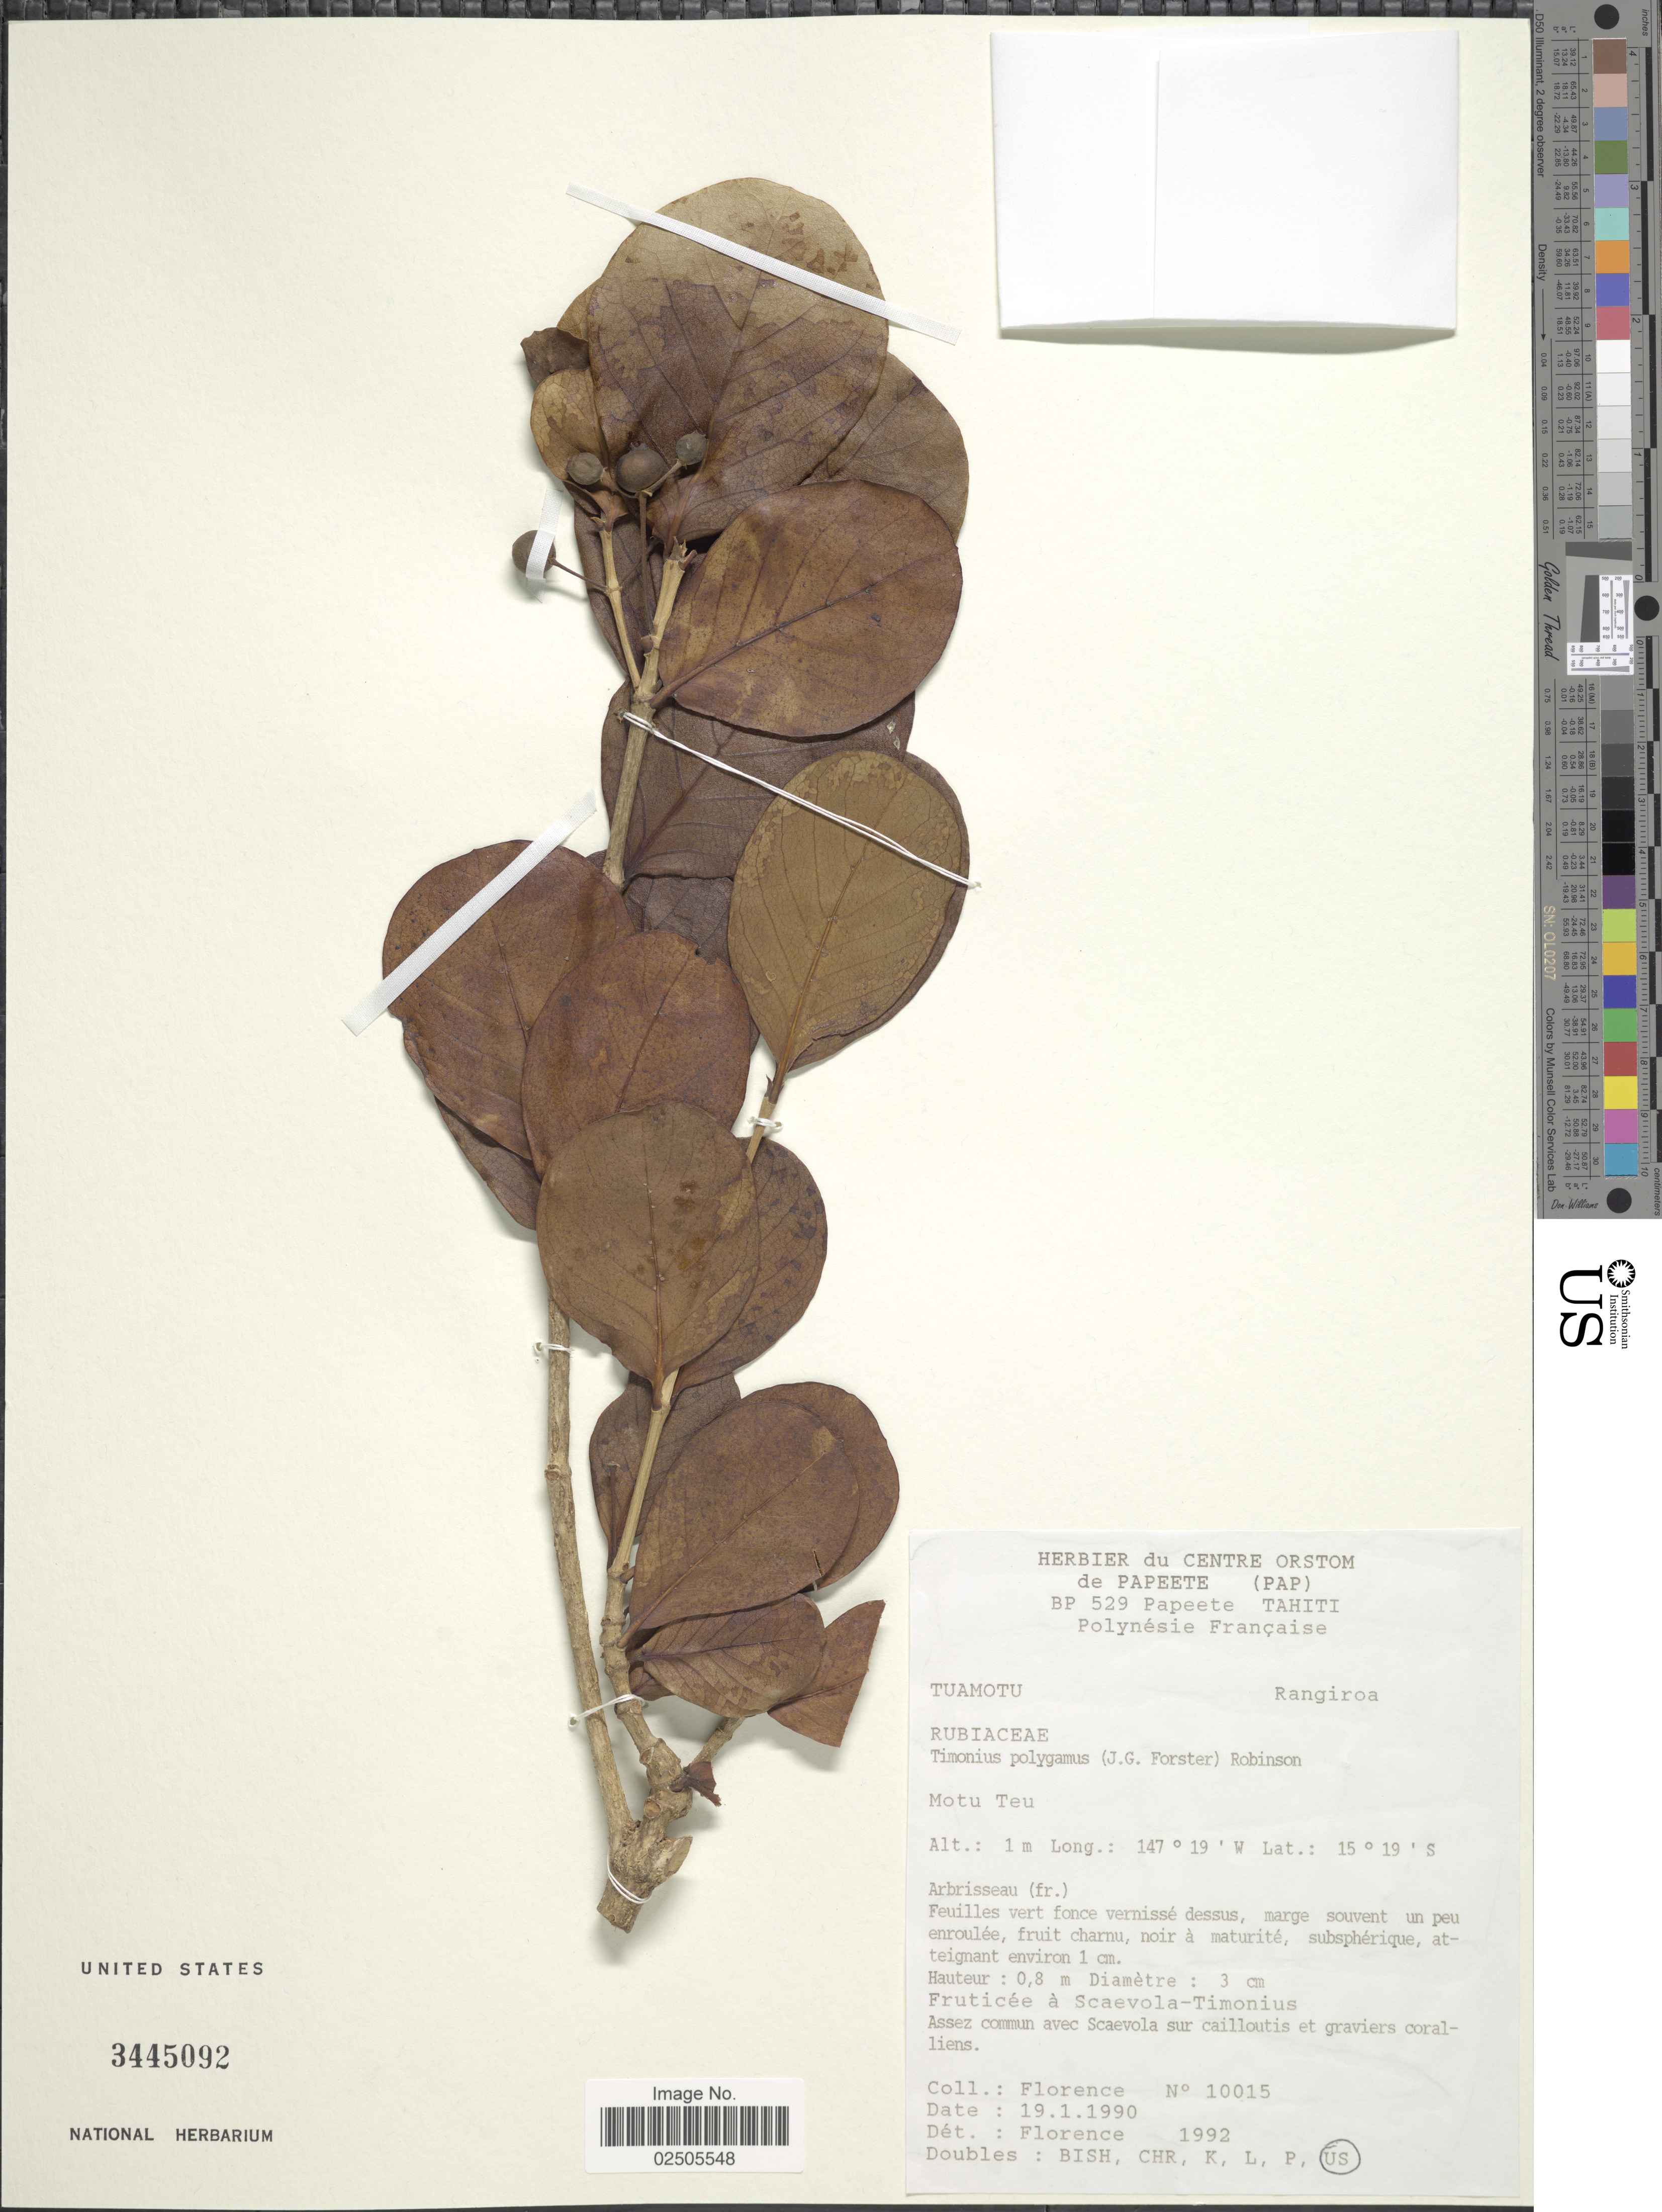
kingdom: Plantae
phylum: Tracheophyta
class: Magnoliopsida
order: Gentianales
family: Rubiaceae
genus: Timonius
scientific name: Timonius polygamus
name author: (G. Forst.) Rob.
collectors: -. Florence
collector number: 10015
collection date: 1990-01-19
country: French Polynesia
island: Rangiroa [Deans] Atoll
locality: Tuamotu, Rangiroa, Motu Teu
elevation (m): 1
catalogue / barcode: US 3445092